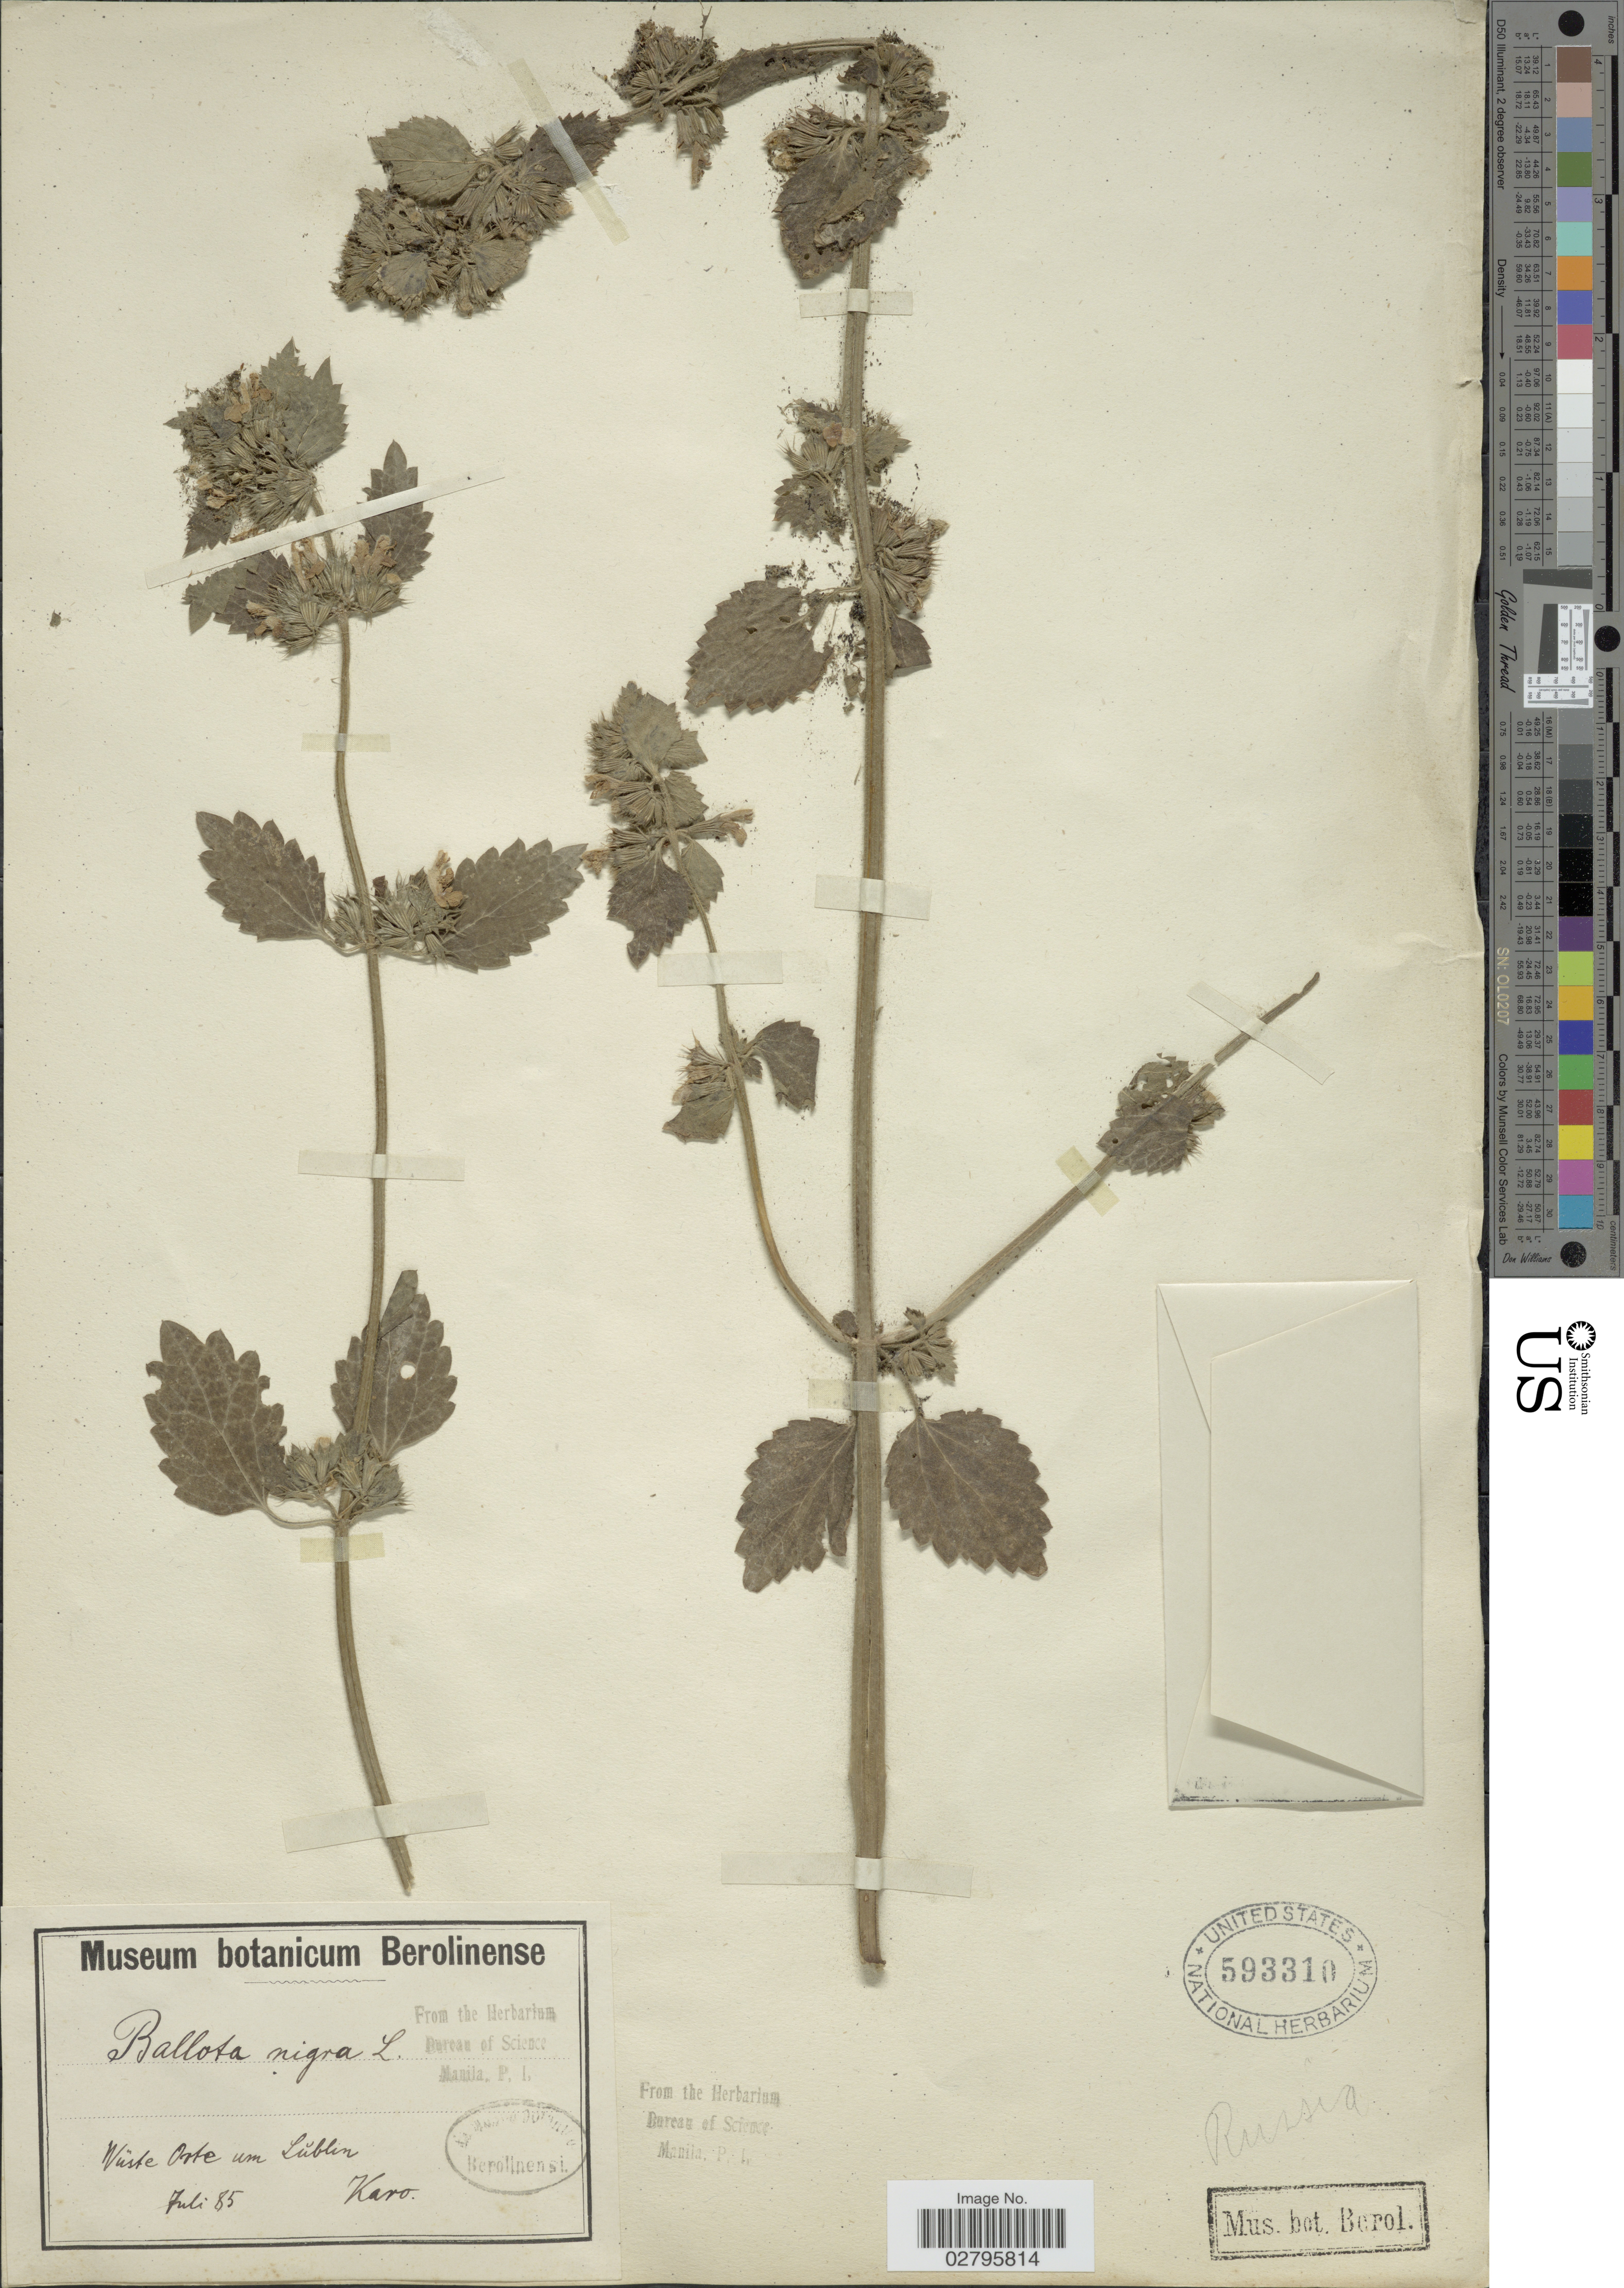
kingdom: Plantae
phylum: Tracheophyta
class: Magnoliopsida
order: Lamiales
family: Lamiaceae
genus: Ballota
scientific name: Ballota nigra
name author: L.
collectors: Karo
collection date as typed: Transcribed d/m/y: /7/85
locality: Vüste Oste um Lublin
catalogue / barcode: US 593310